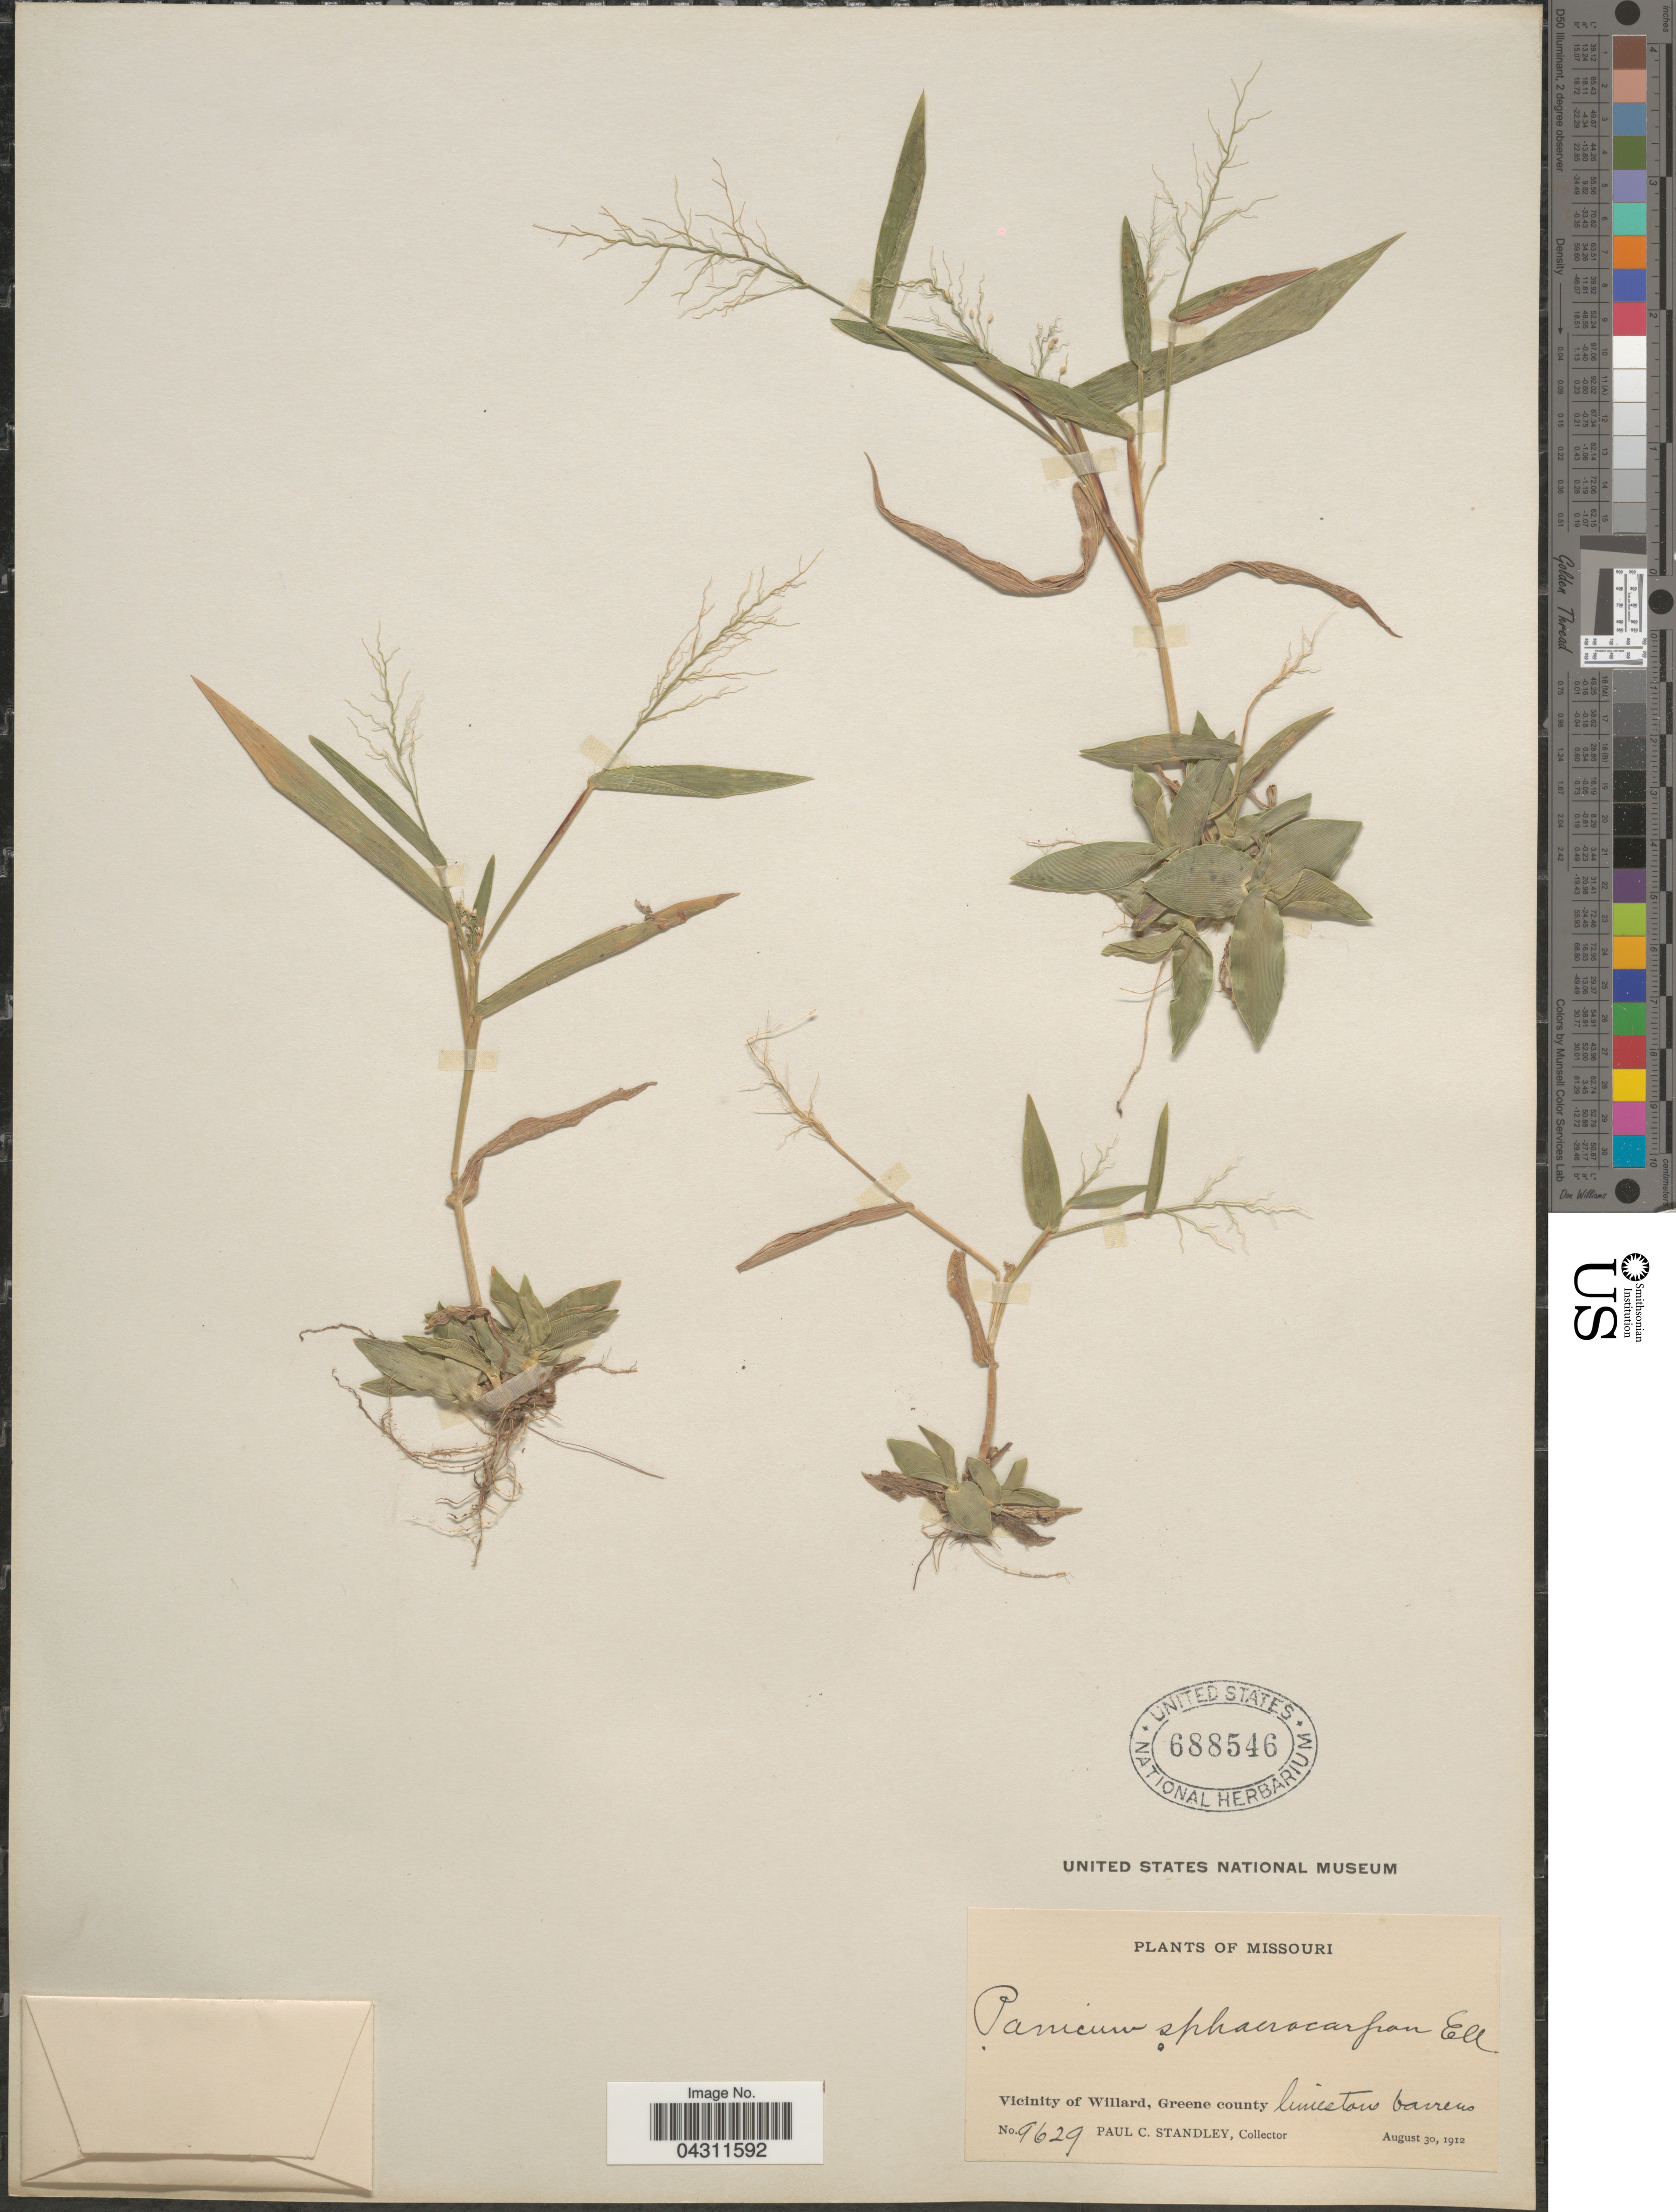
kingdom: Plantae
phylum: Tracheophyta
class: Liliopsida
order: Poales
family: Poaceae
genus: Dichanthelium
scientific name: Dichanthelium strigosum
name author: (Muhl. ex Elliott) Freckmann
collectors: P. C. Standley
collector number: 9629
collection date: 1912-08-30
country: United States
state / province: Missouri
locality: Vicinity of Willard, Greene County limestone barrens.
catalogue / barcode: US 688546